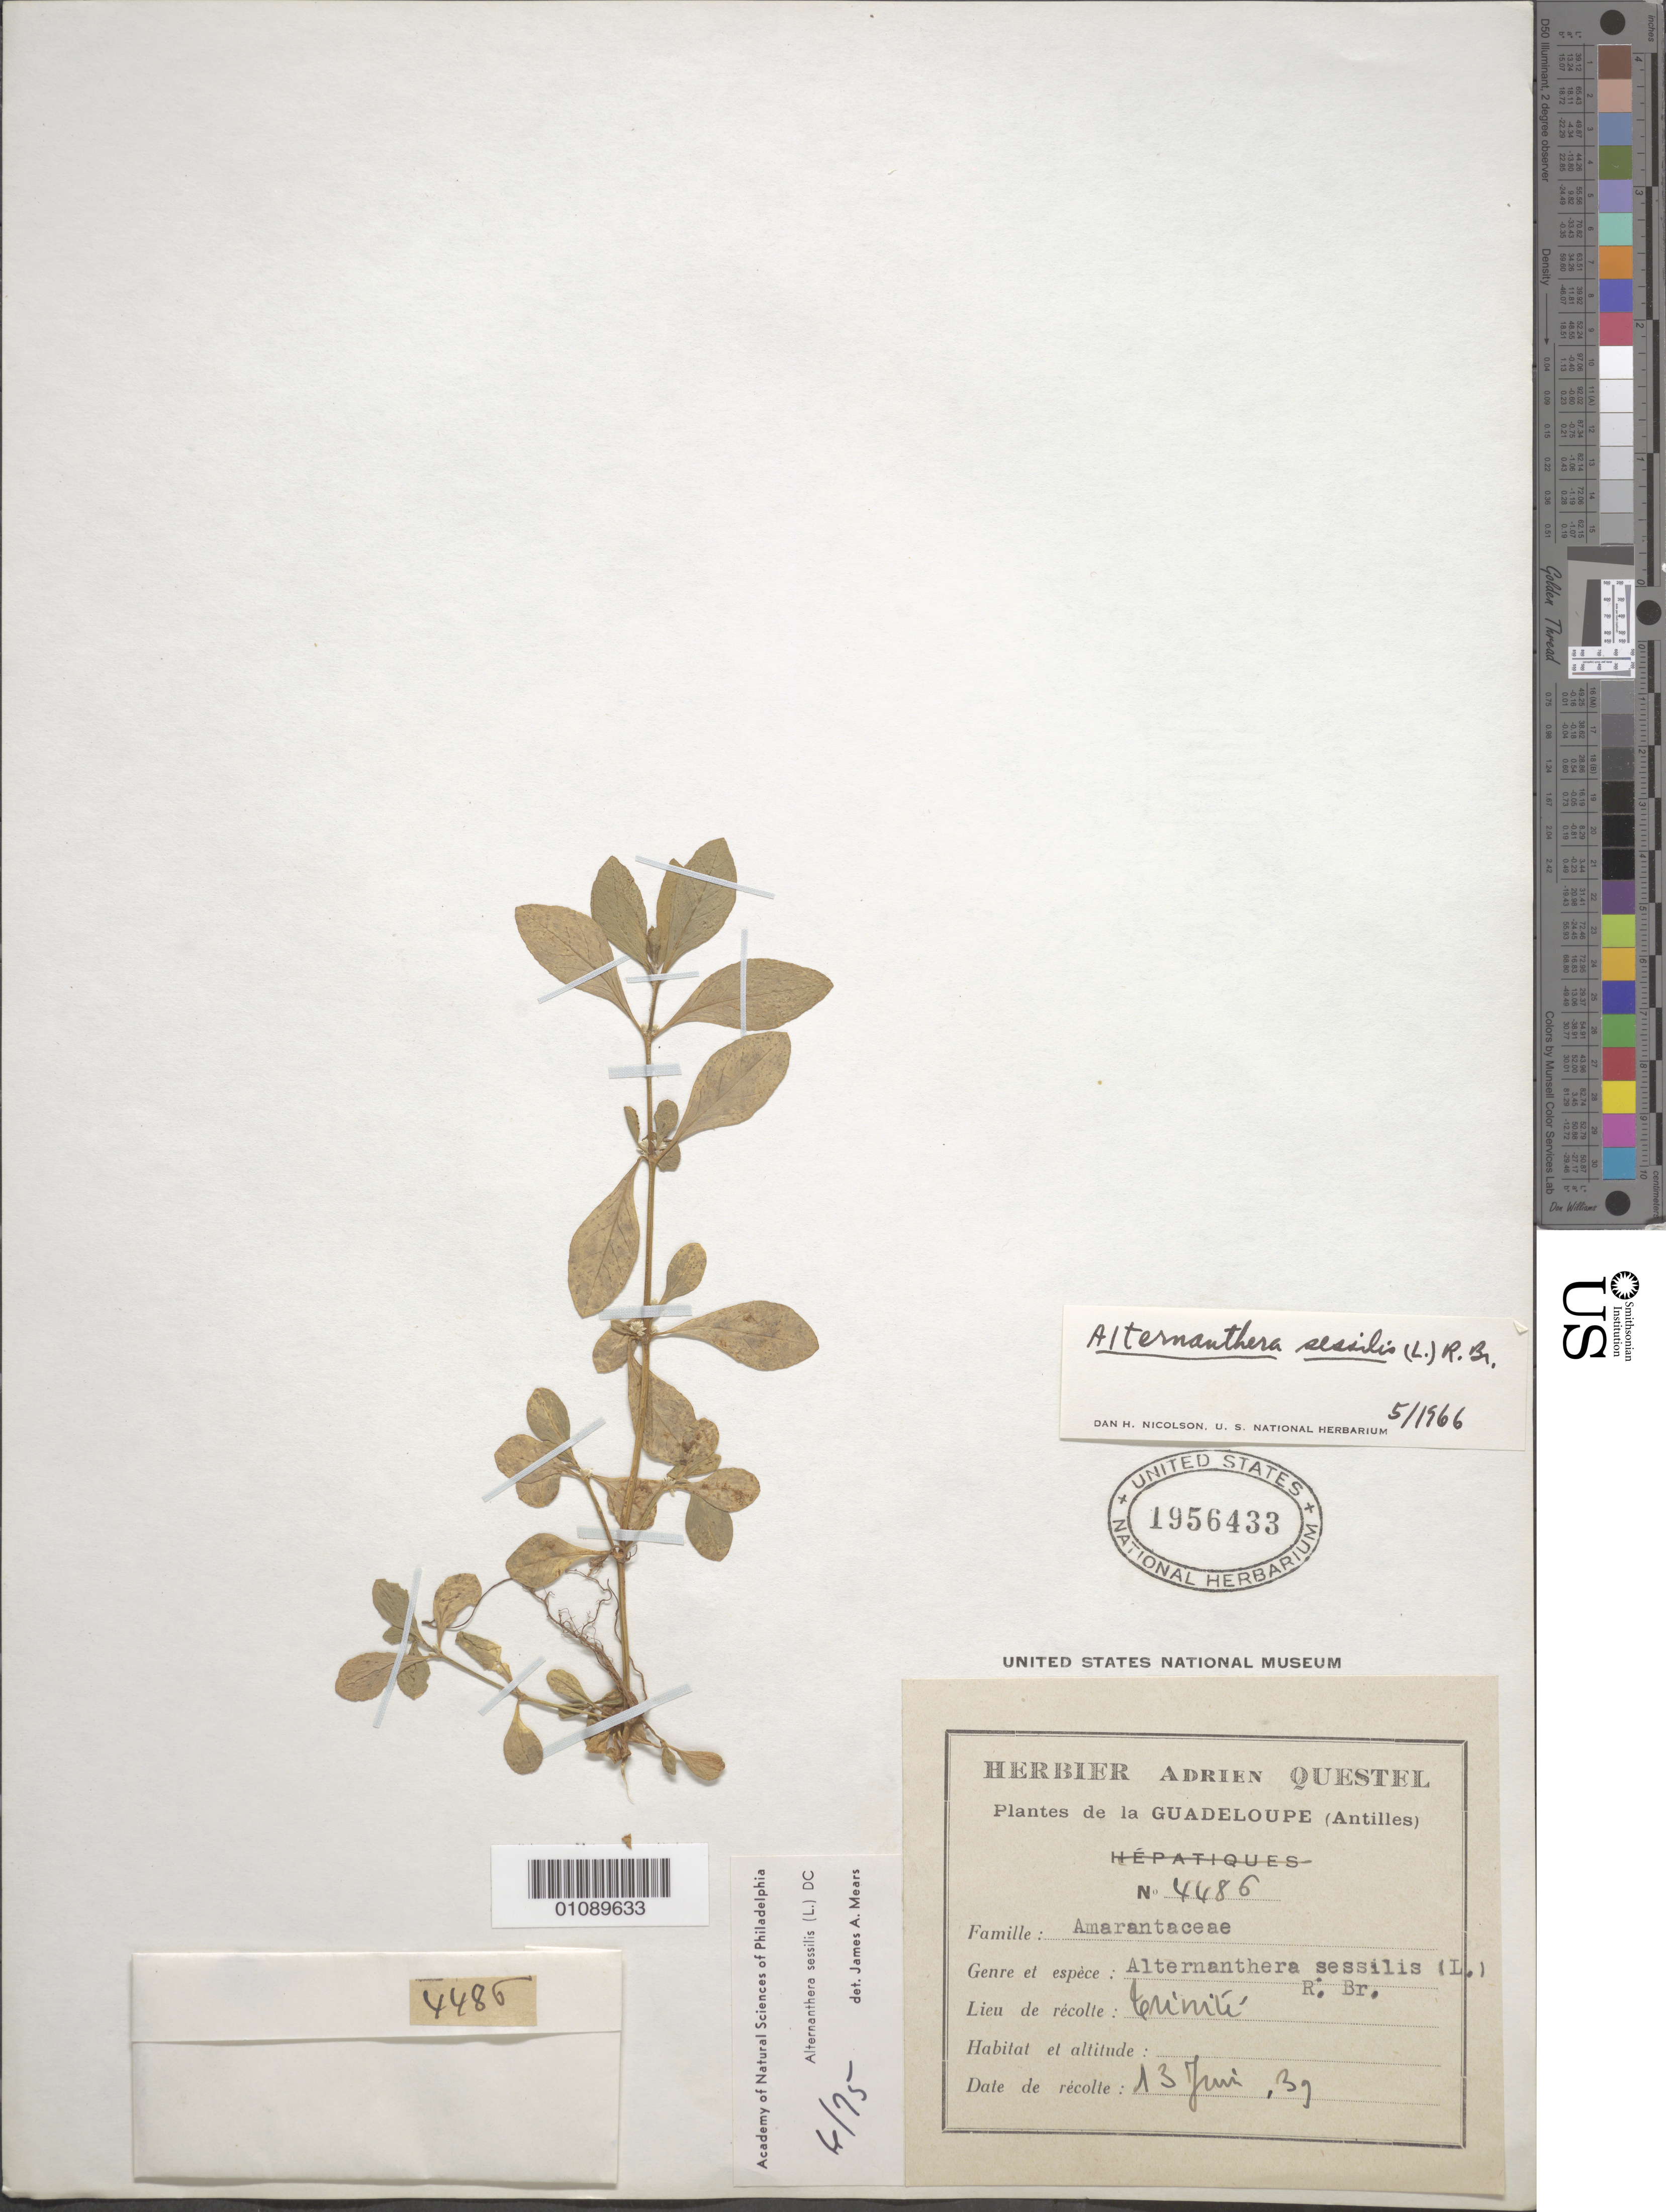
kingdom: Plantae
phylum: Tracheophyta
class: Magnoliopsida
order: Caryophyllales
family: Amaranthaceae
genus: Alternanthera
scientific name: Alternanthera sessilis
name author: (L.) DC.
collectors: A. Questel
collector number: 4486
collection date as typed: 13 Jun 1939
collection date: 1939-06-13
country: Guadeloupe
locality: Trinite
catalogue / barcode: US 1956433